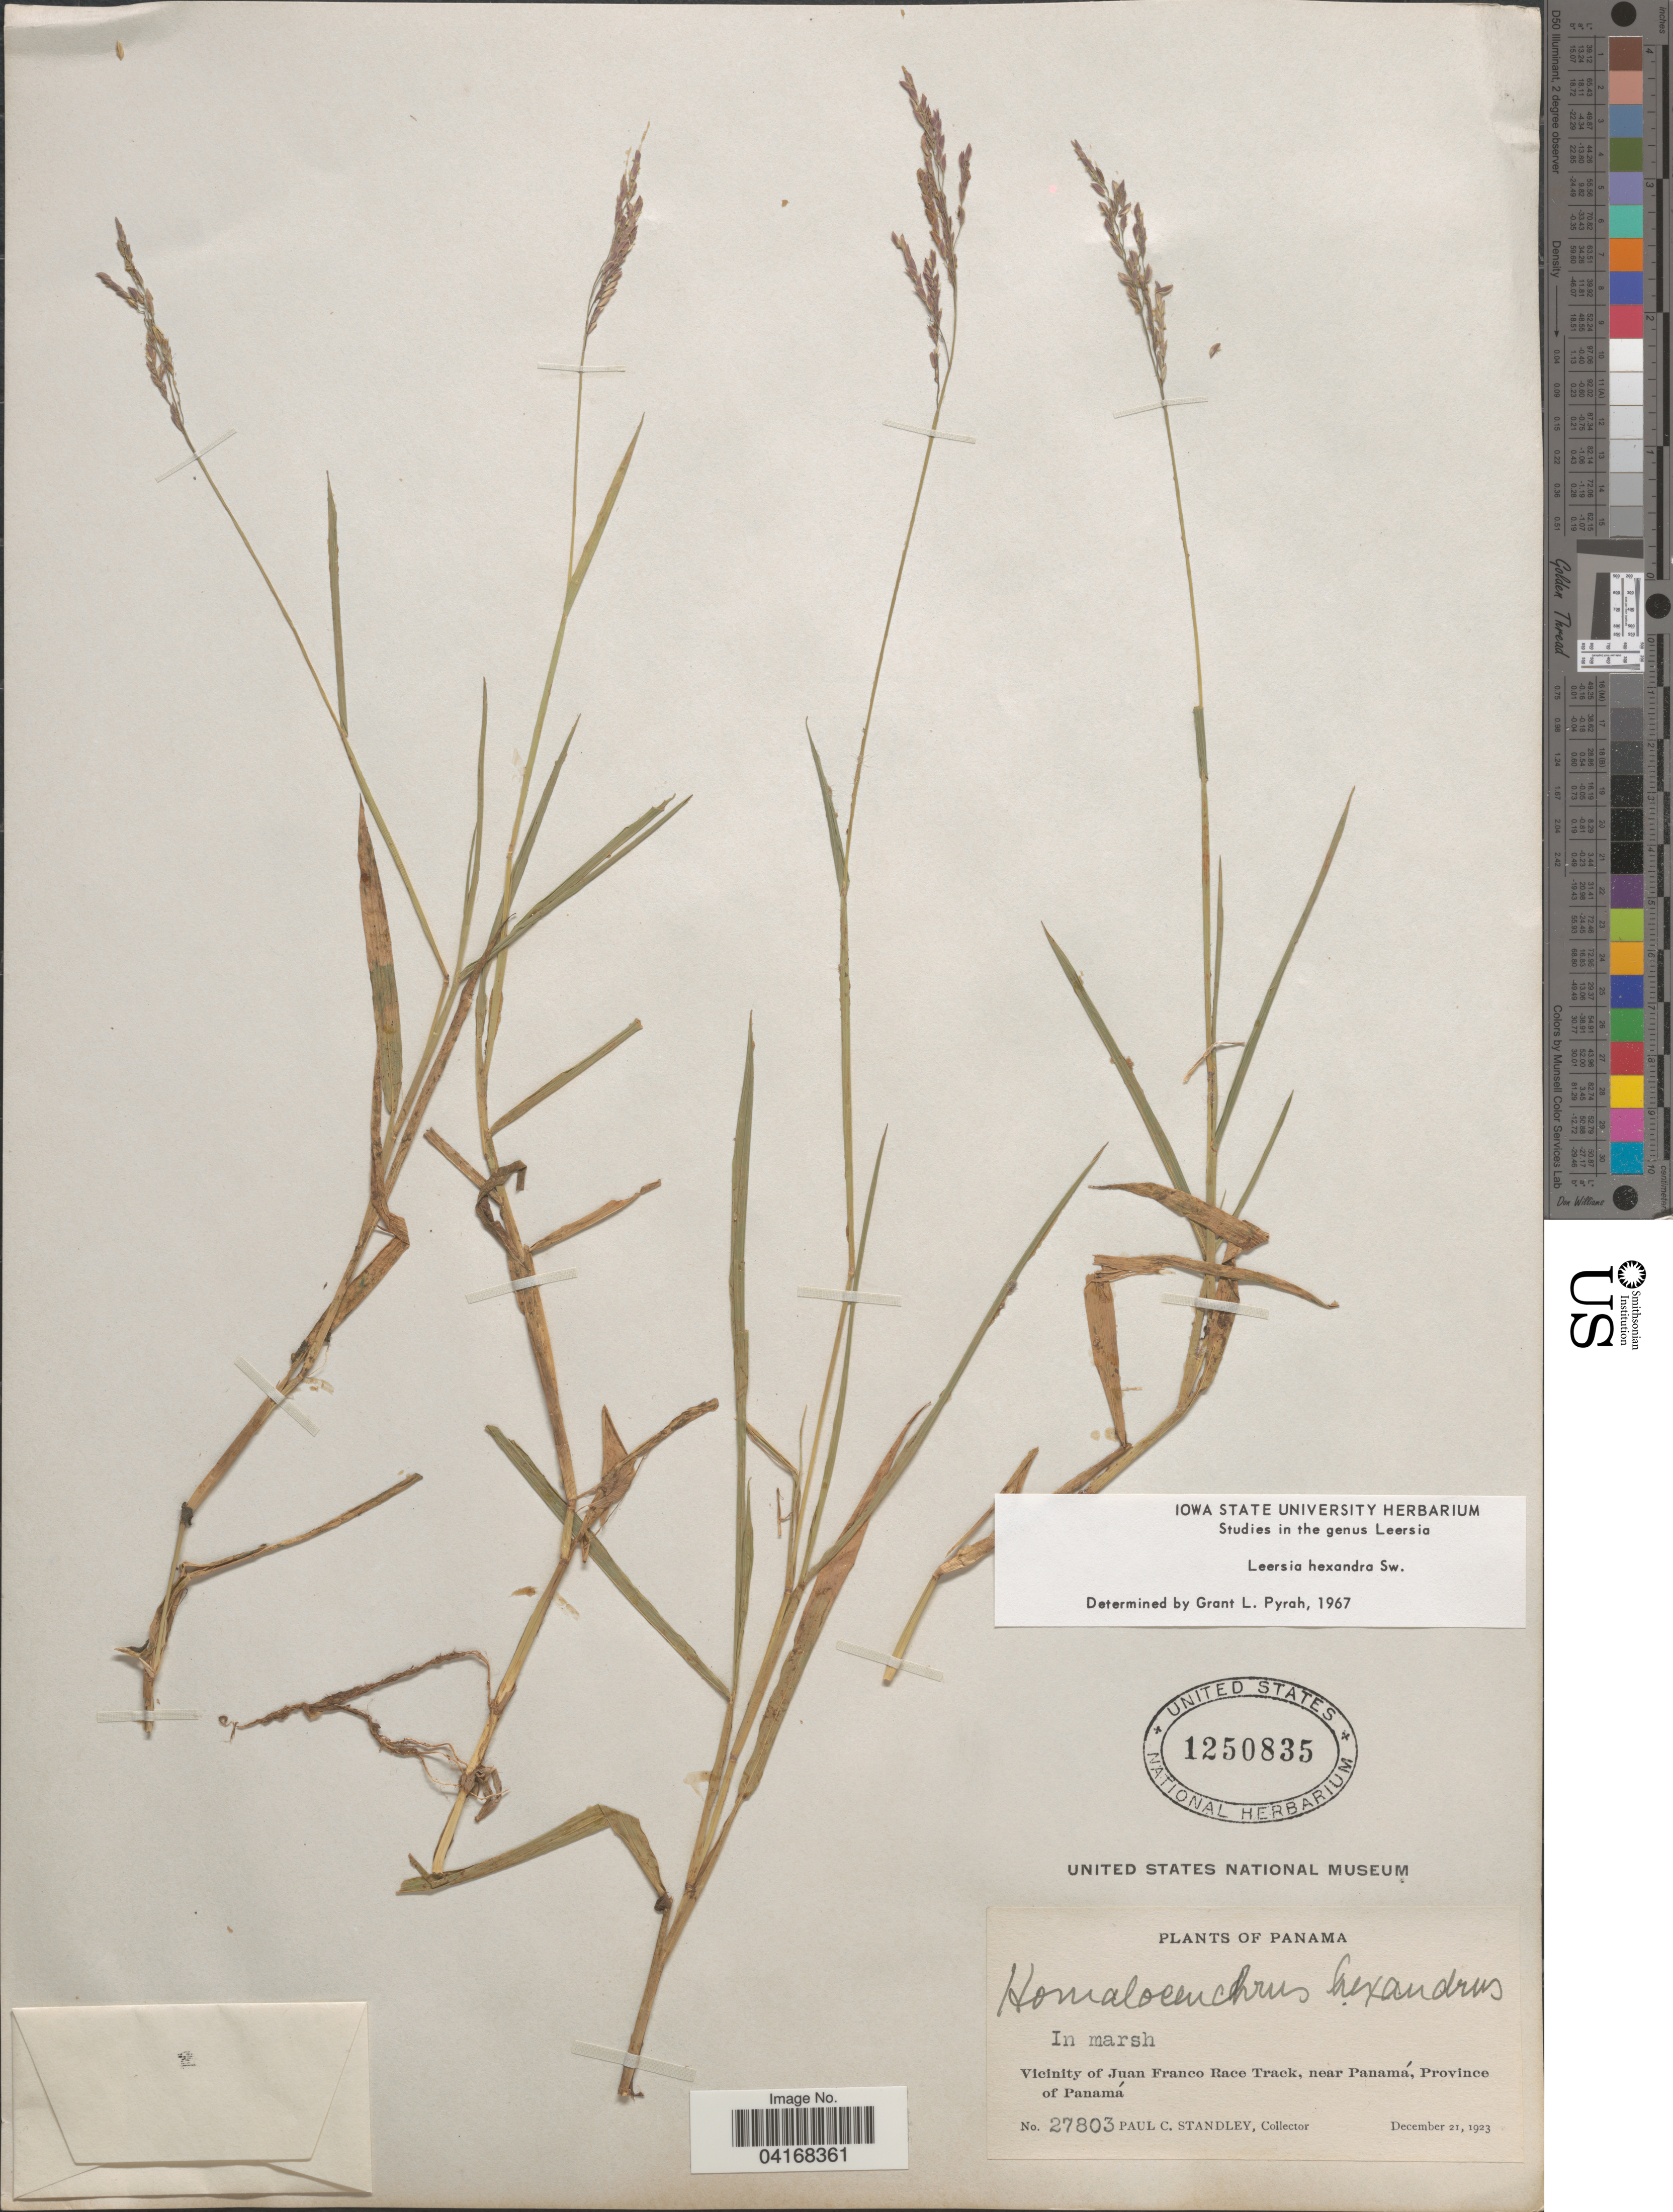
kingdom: Plantae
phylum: Tracheophyta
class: Liliopsida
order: Poales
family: Poaceae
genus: Leersia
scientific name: Leersia hexandra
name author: Sw.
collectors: P. C. Standley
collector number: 27803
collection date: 1923-12-21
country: Panama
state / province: Panamá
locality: Vicinity of Juan Franco Race Track, near Panamá.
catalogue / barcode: US 1250835